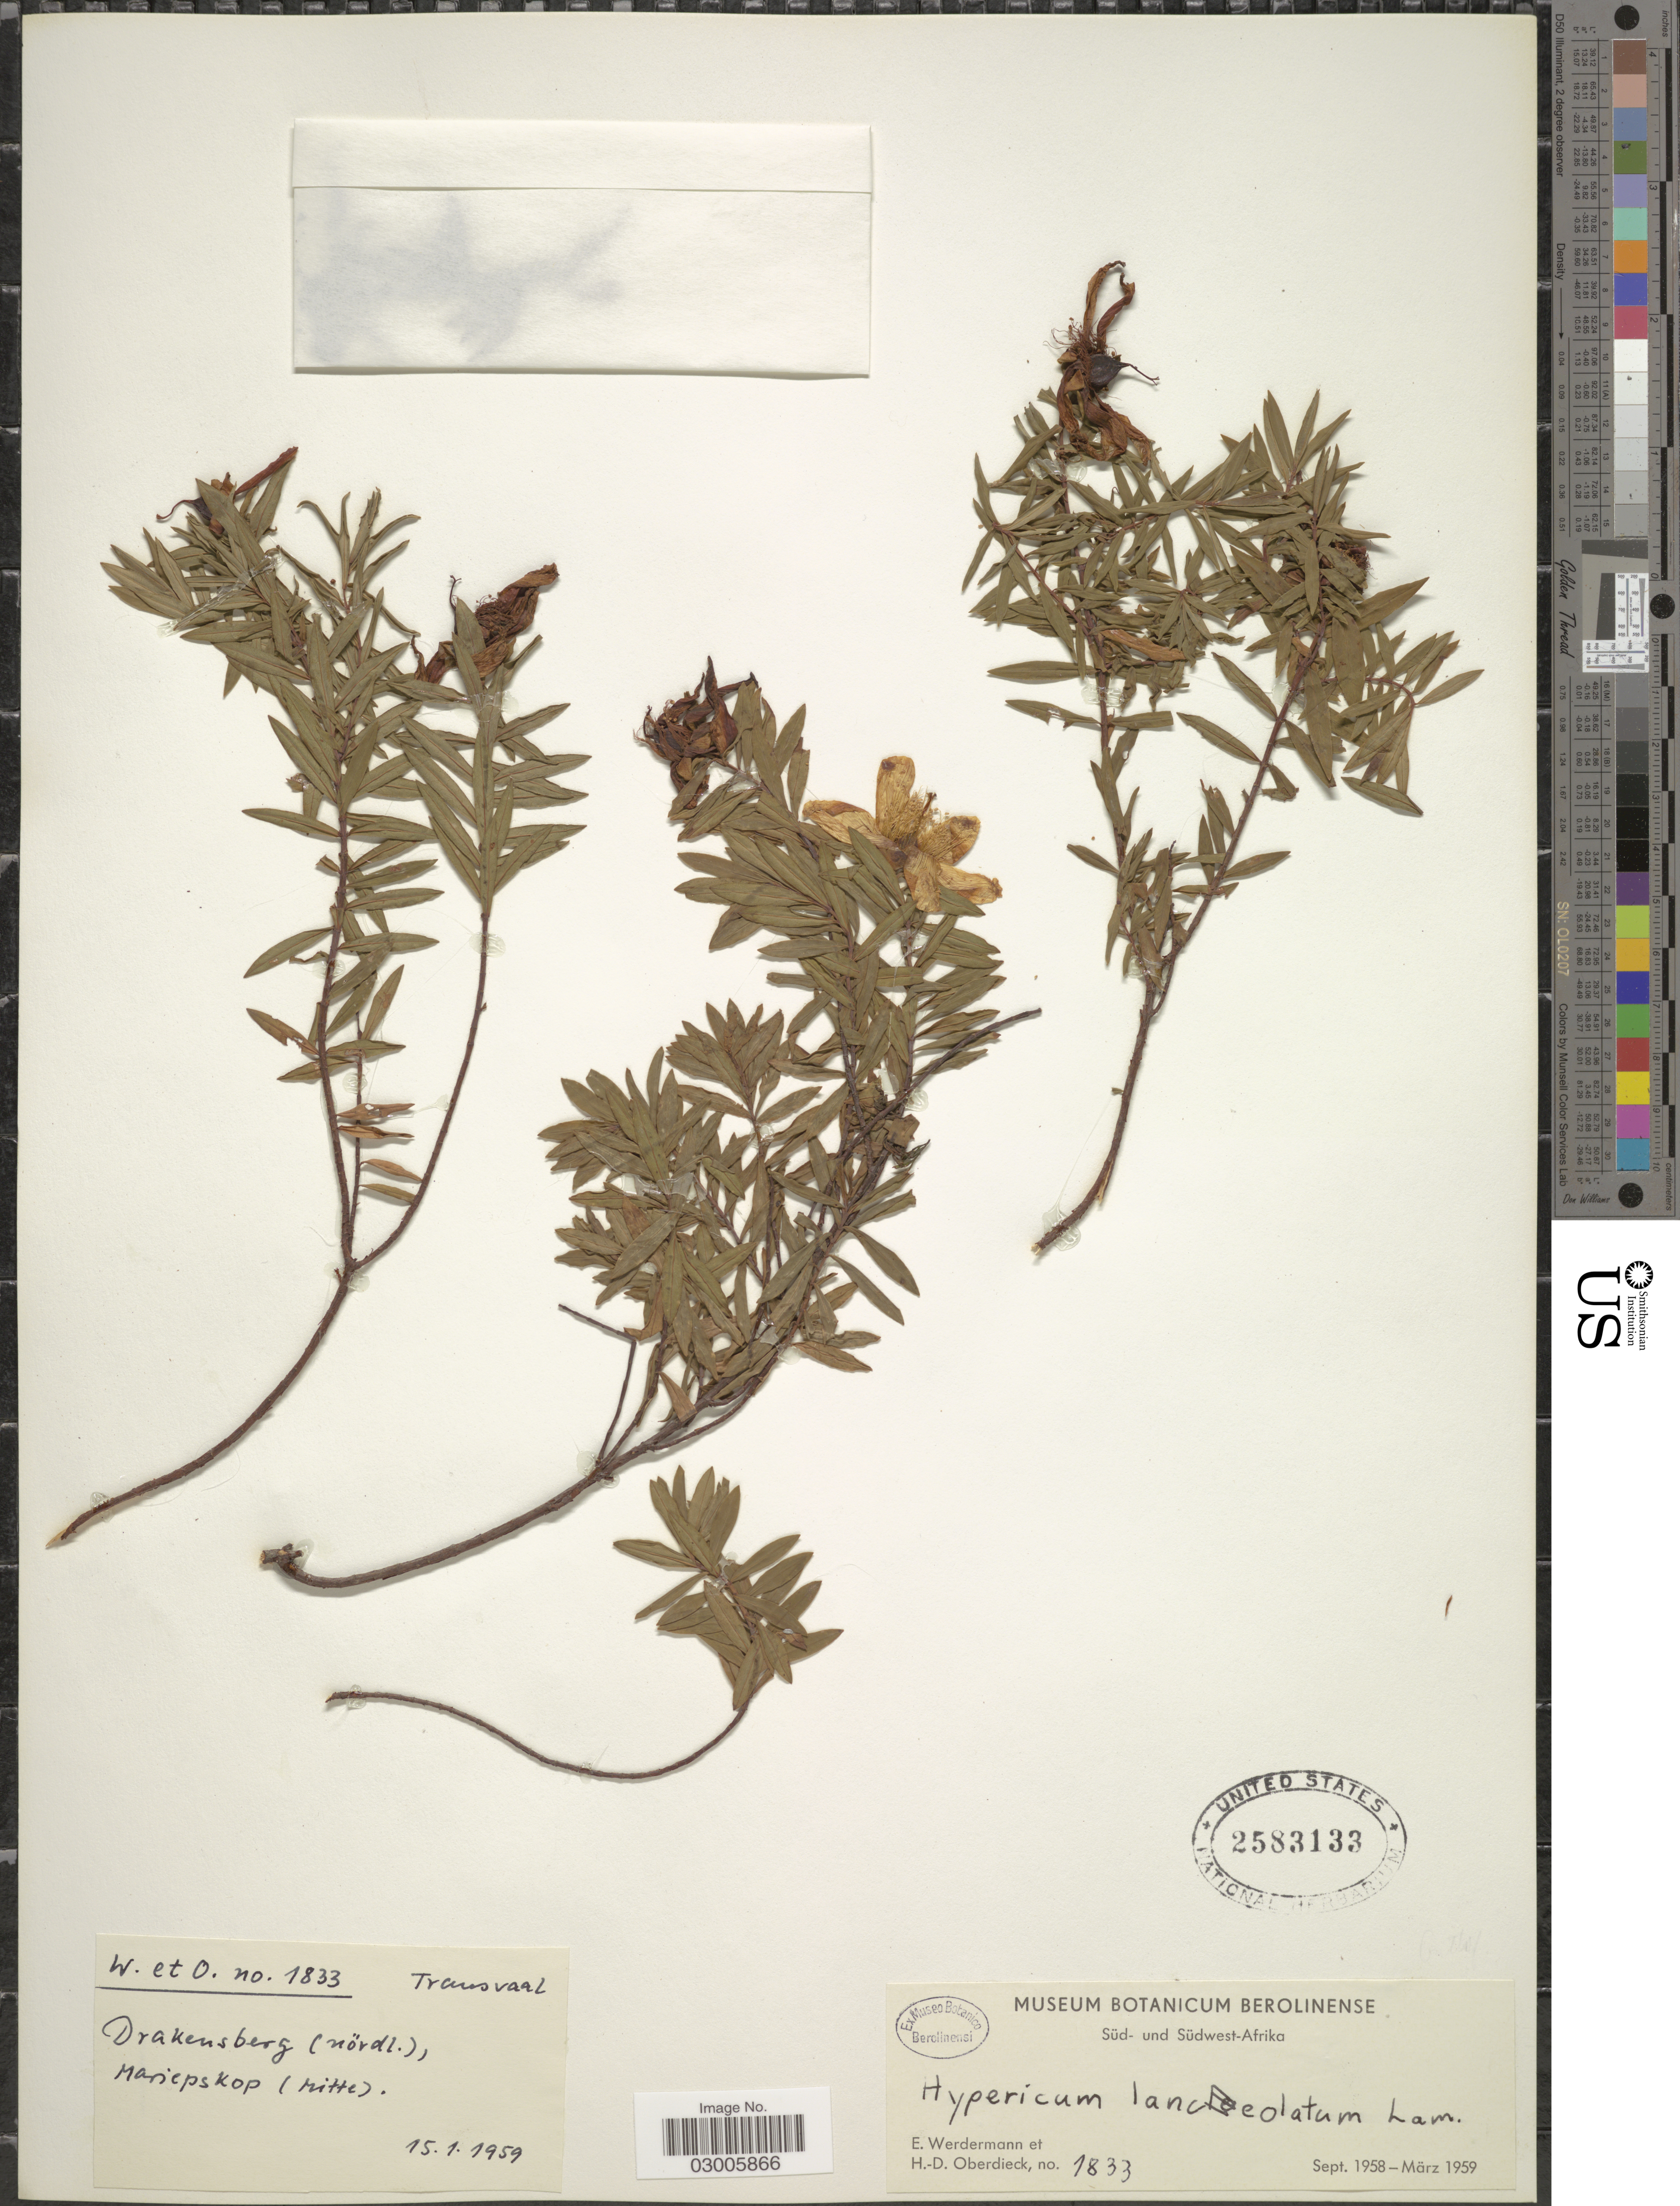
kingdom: Plantae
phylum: Tracheophyta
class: Magnoliopsida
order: Malpighiales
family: Hypericaceae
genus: Hypericum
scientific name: Hypericum revolutum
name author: Vahl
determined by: Strong, Mark T., (BOT), Smithsonian Institution - National Museum of Natural History (UNITED STATES)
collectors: E. Werdermann & H. Oberdieck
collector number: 1833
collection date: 1959-01-15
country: Namibia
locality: Transvaal. Drakensberg (nördl.). Mariepskop (Mitte).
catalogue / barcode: US 2583133